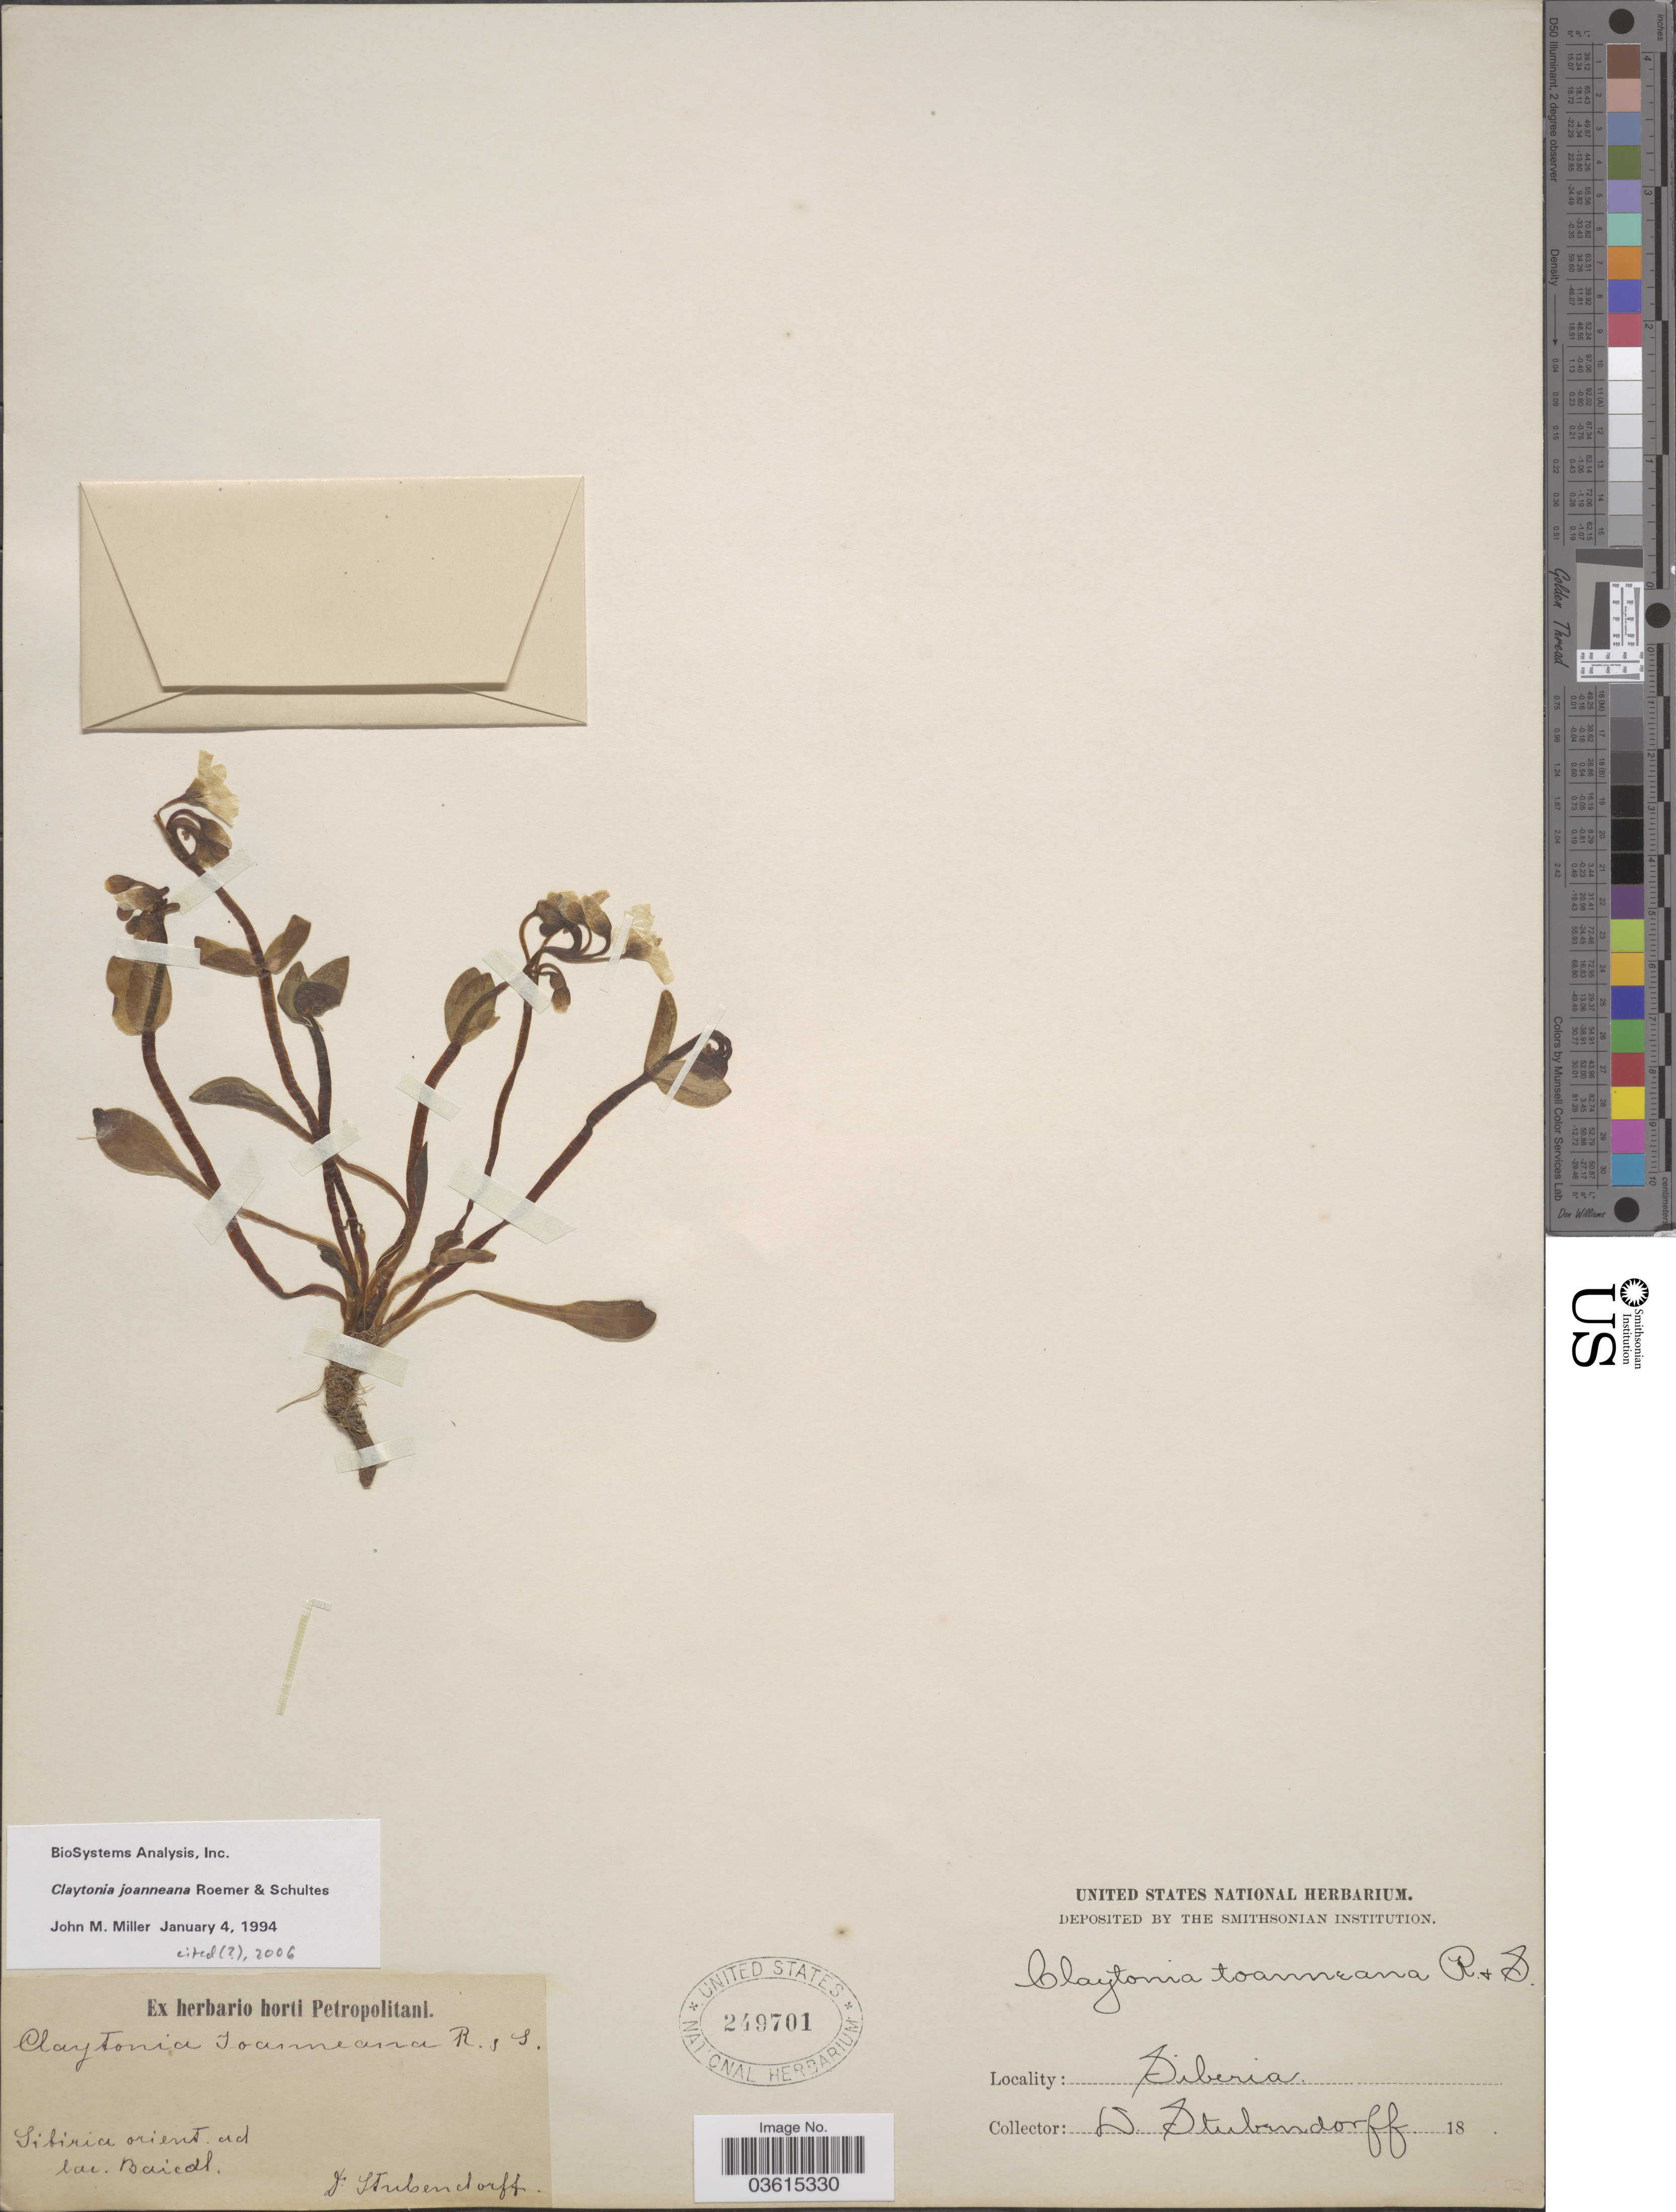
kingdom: Plantae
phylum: Tracheophyta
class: Magnoliopsida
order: Caryophyllales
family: Montiaceae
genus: Claytonia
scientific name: Claytonia joanneana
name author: Roem. & Schult.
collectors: D. Stubendorff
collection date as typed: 18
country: Russian Federation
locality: Sibiria orient. ad lac. Baical.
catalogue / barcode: US 249701